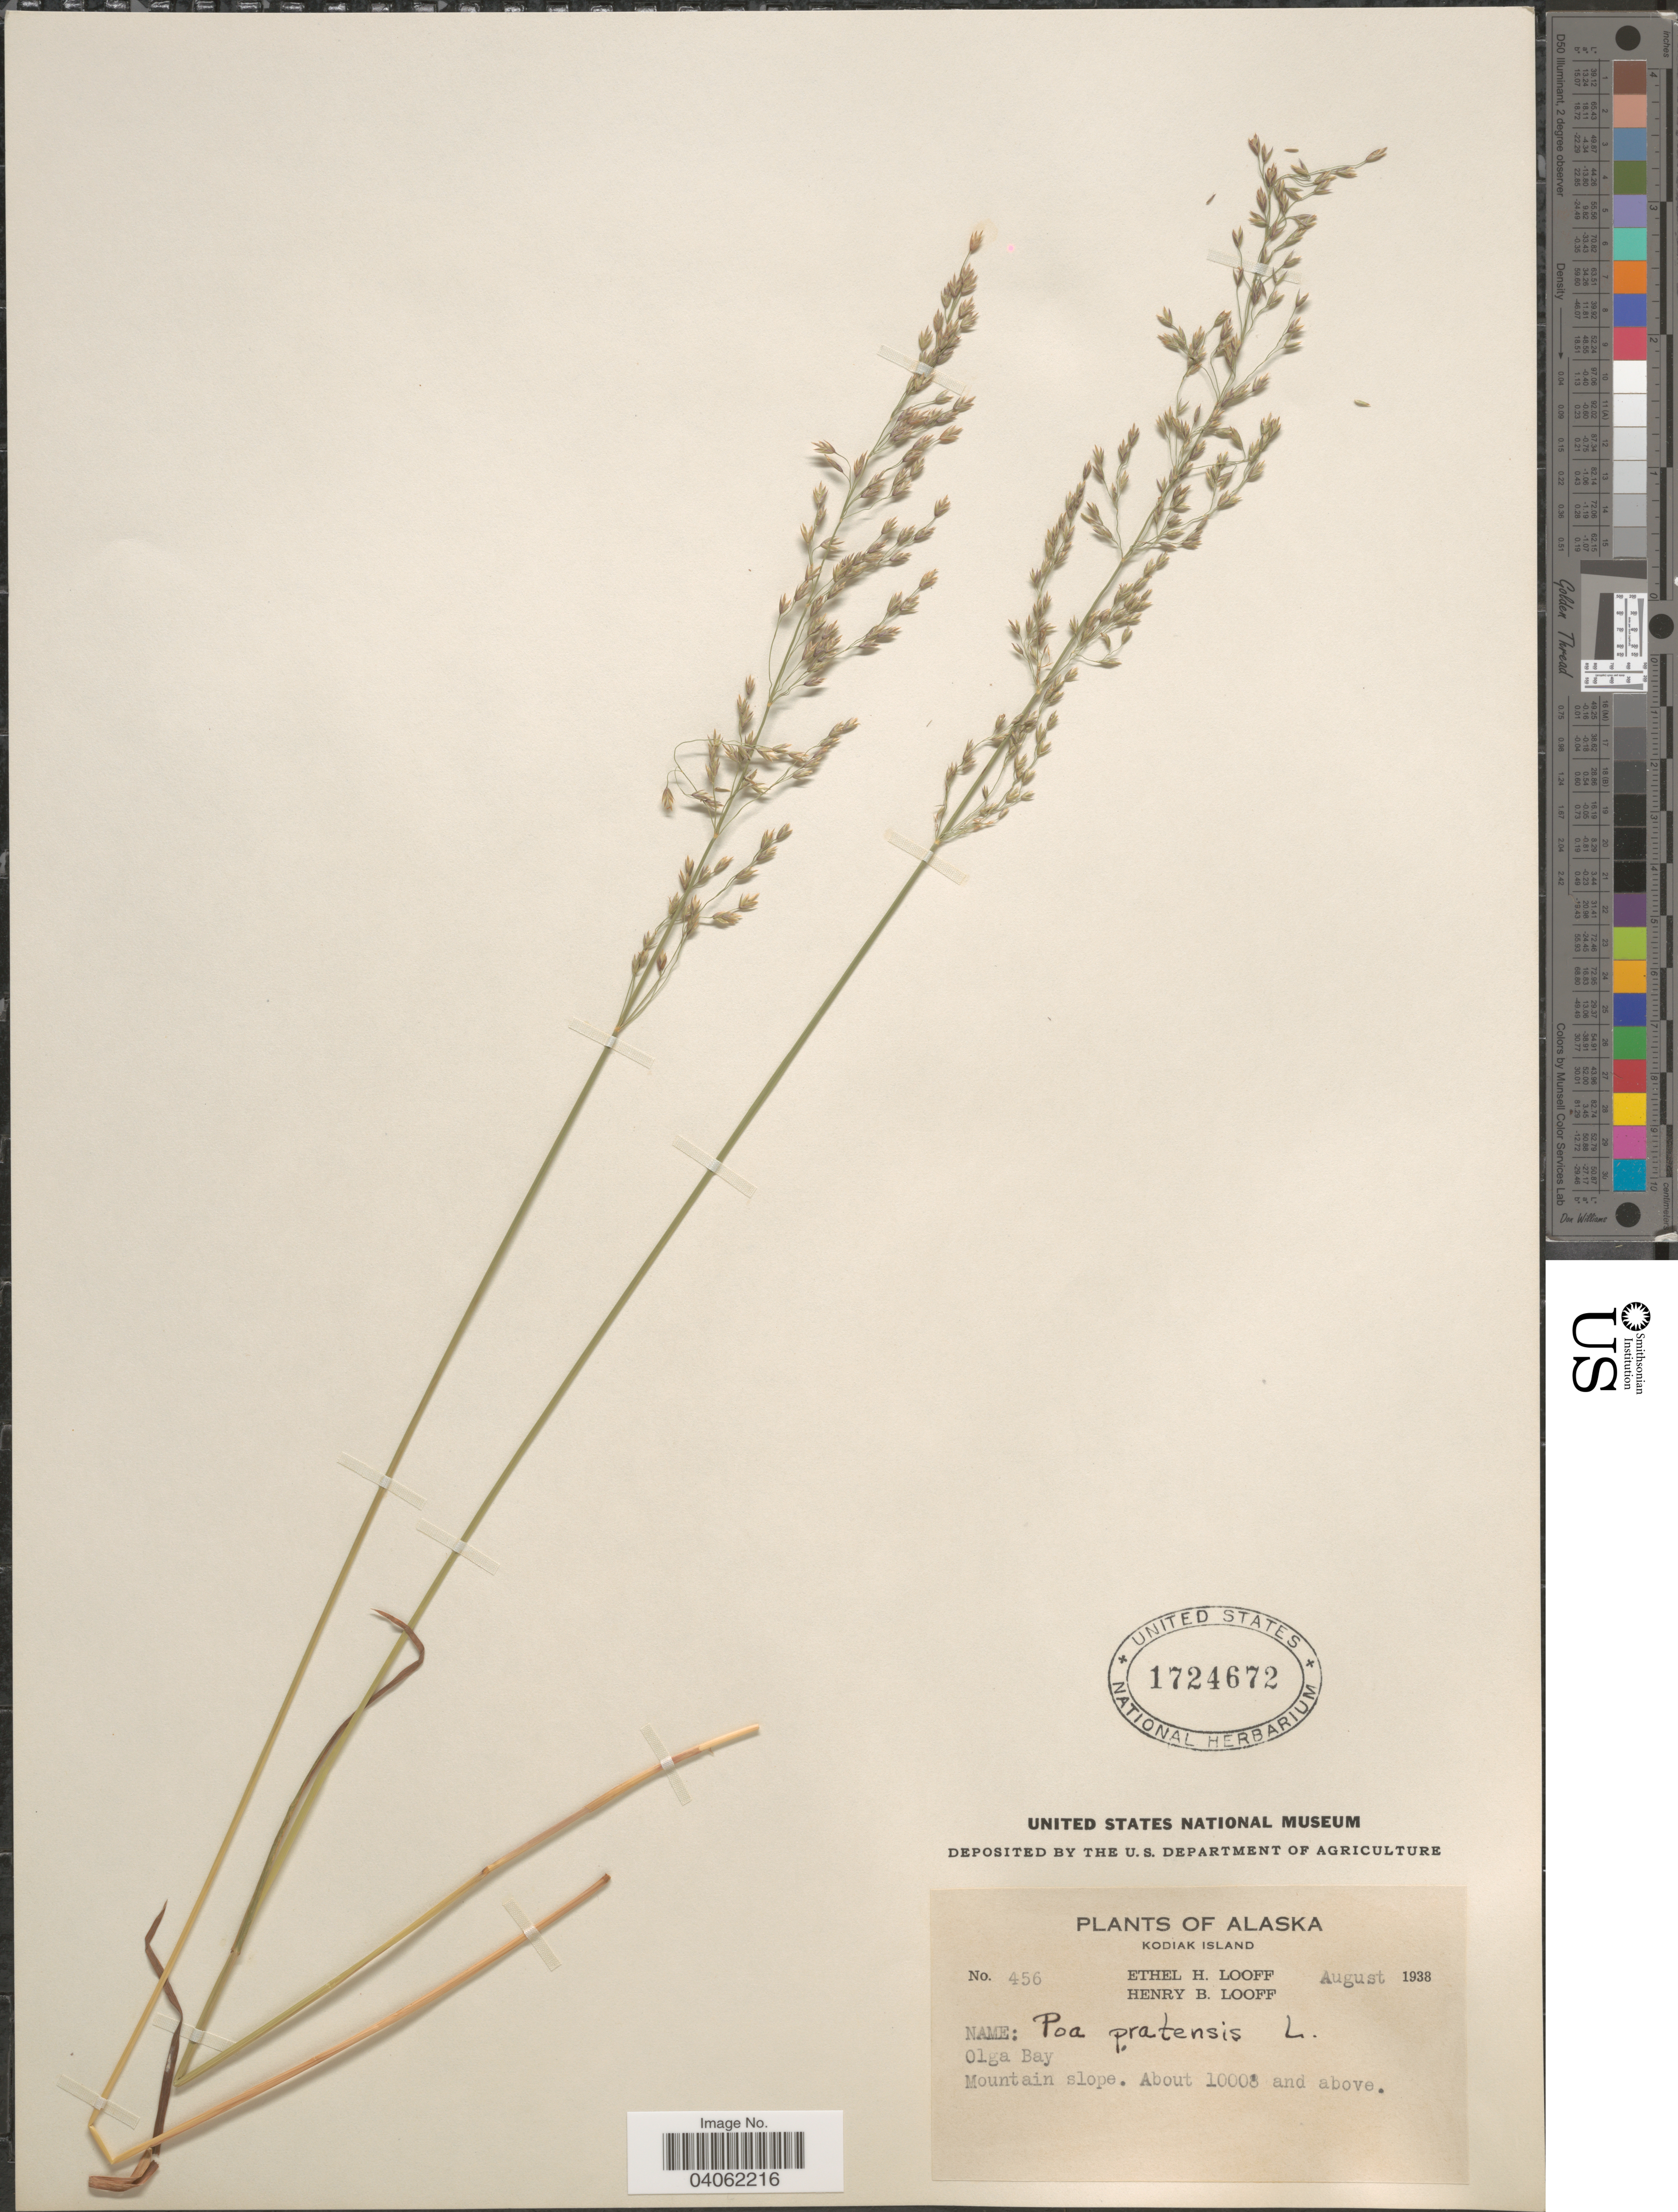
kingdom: Plantae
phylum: Tracheophyta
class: Liliopsida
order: Poales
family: Poaceae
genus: Poa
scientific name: Poa pratensis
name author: L.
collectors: E. Looff & H. Looff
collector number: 456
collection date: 1938-08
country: United States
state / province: Alaska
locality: Kodiak Island. Olga Bay. Mountain slope.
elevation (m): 305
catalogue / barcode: US 1724672